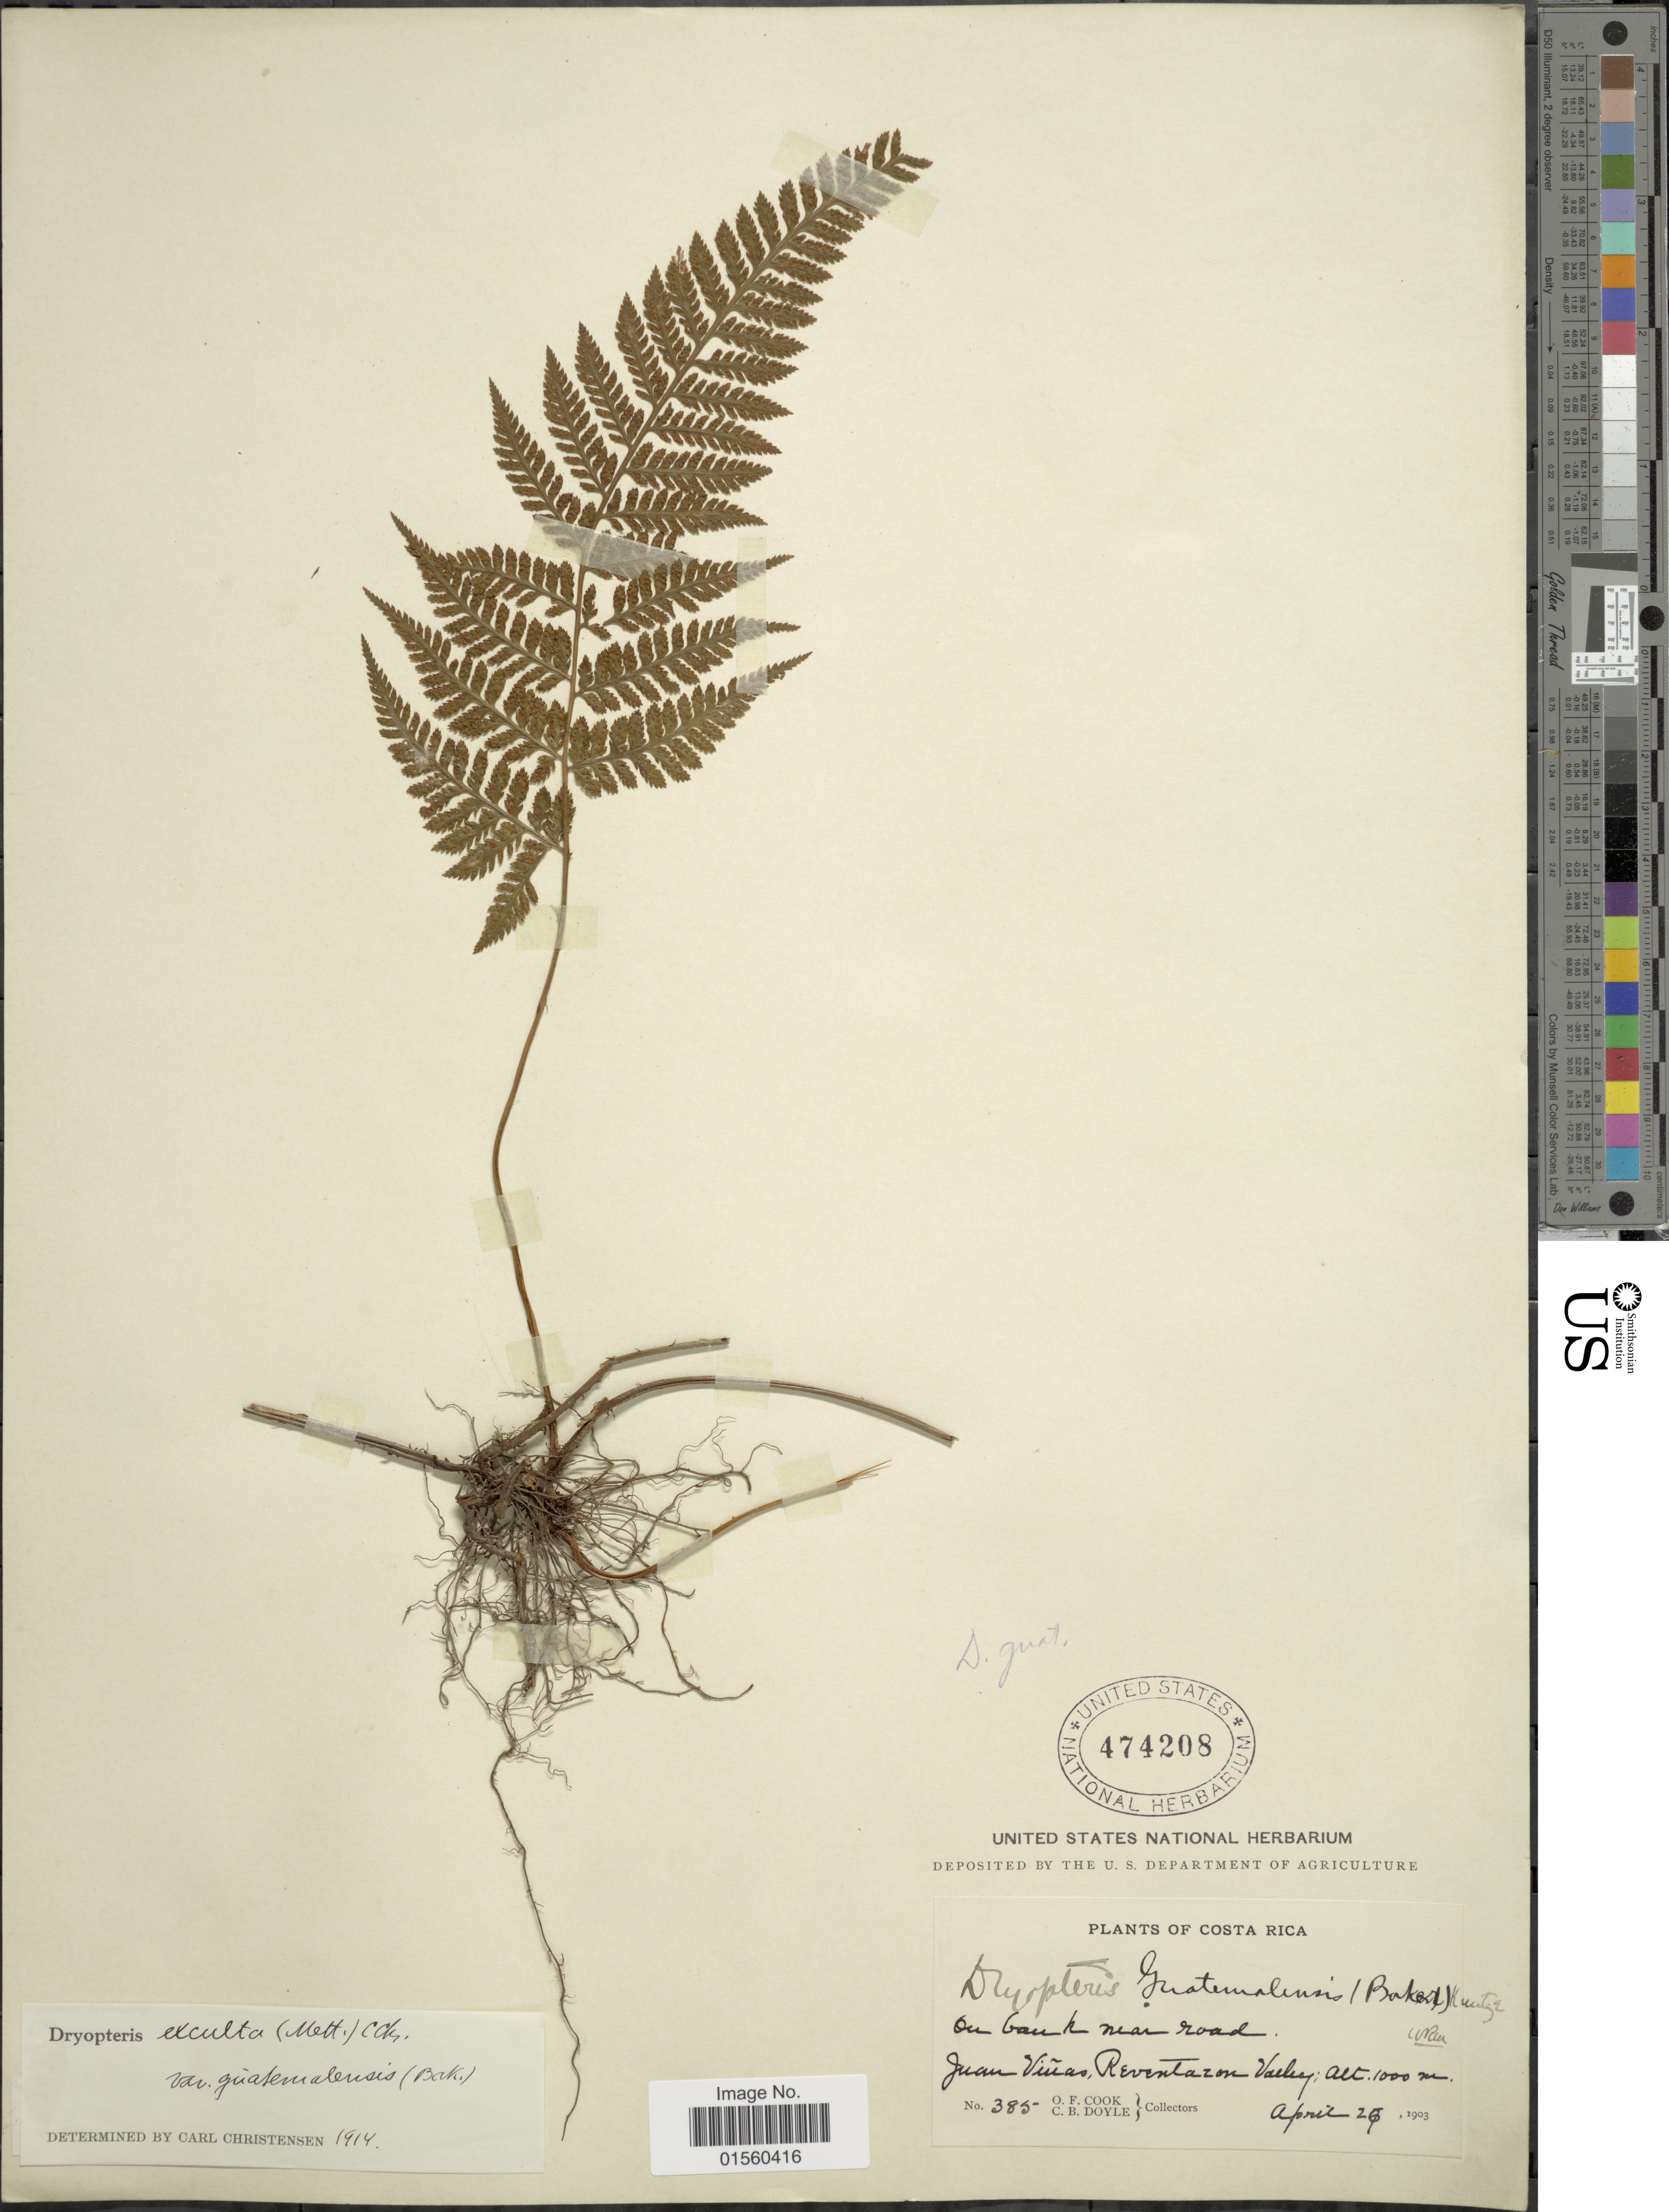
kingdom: Plantae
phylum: Tracheophyta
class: Polypodiopsida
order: Polypodiales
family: Dryopteridaceae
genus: Parapolystichum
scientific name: Parapolystichum excultum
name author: (Mett.) Labiak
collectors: O. F. Cook & C. Doyle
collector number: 385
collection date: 1903-04-26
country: Costa Rica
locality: Juan Vinas, Reventazon Valley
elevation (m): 1000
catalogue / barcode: US 474208